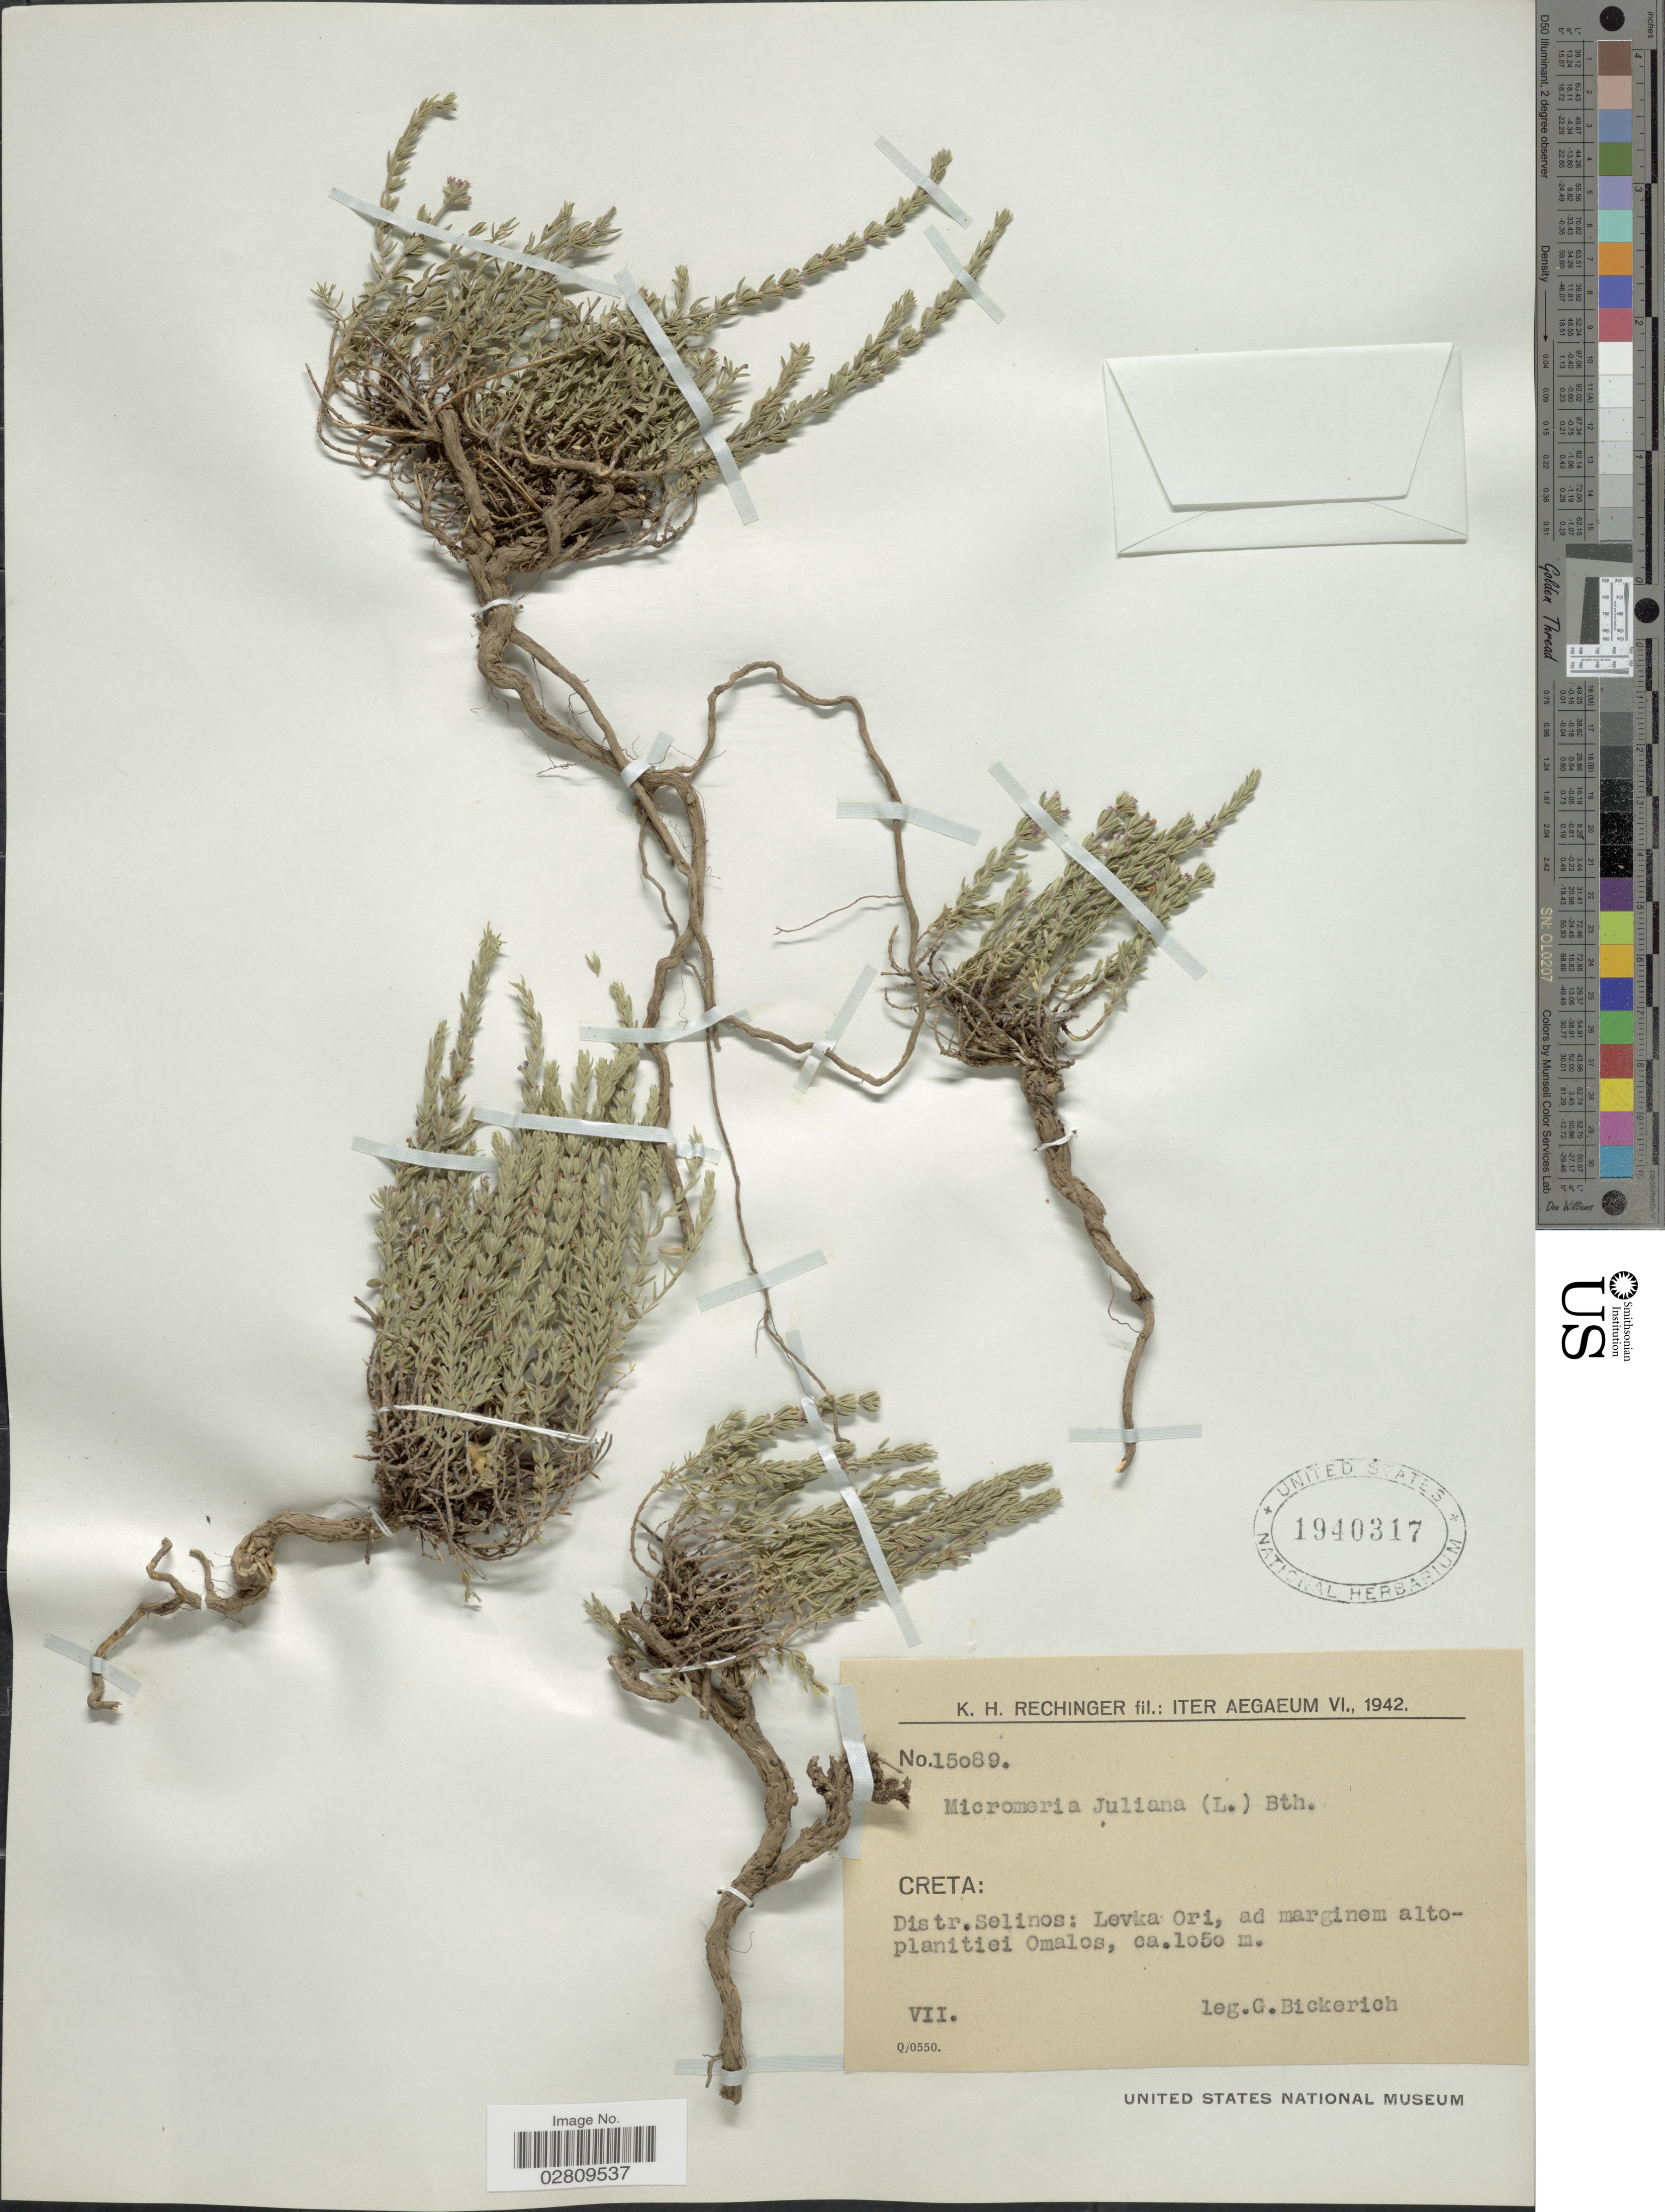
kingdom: Plantae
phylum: Tracheophyta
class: Magnoliopsida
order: Lamiales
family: Lamiaceae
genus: Micromeria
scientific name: Micromeria juliana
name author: (L.) Benth. ex Rchb.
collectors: Bickerich, G.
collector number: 15089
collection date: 1942-07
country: Greece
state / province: Crete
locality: Creta: Distr. Selinos: Levka Ori, ad marginem altoplanitiei Omalos.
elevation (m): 1050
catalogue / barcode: US 194317